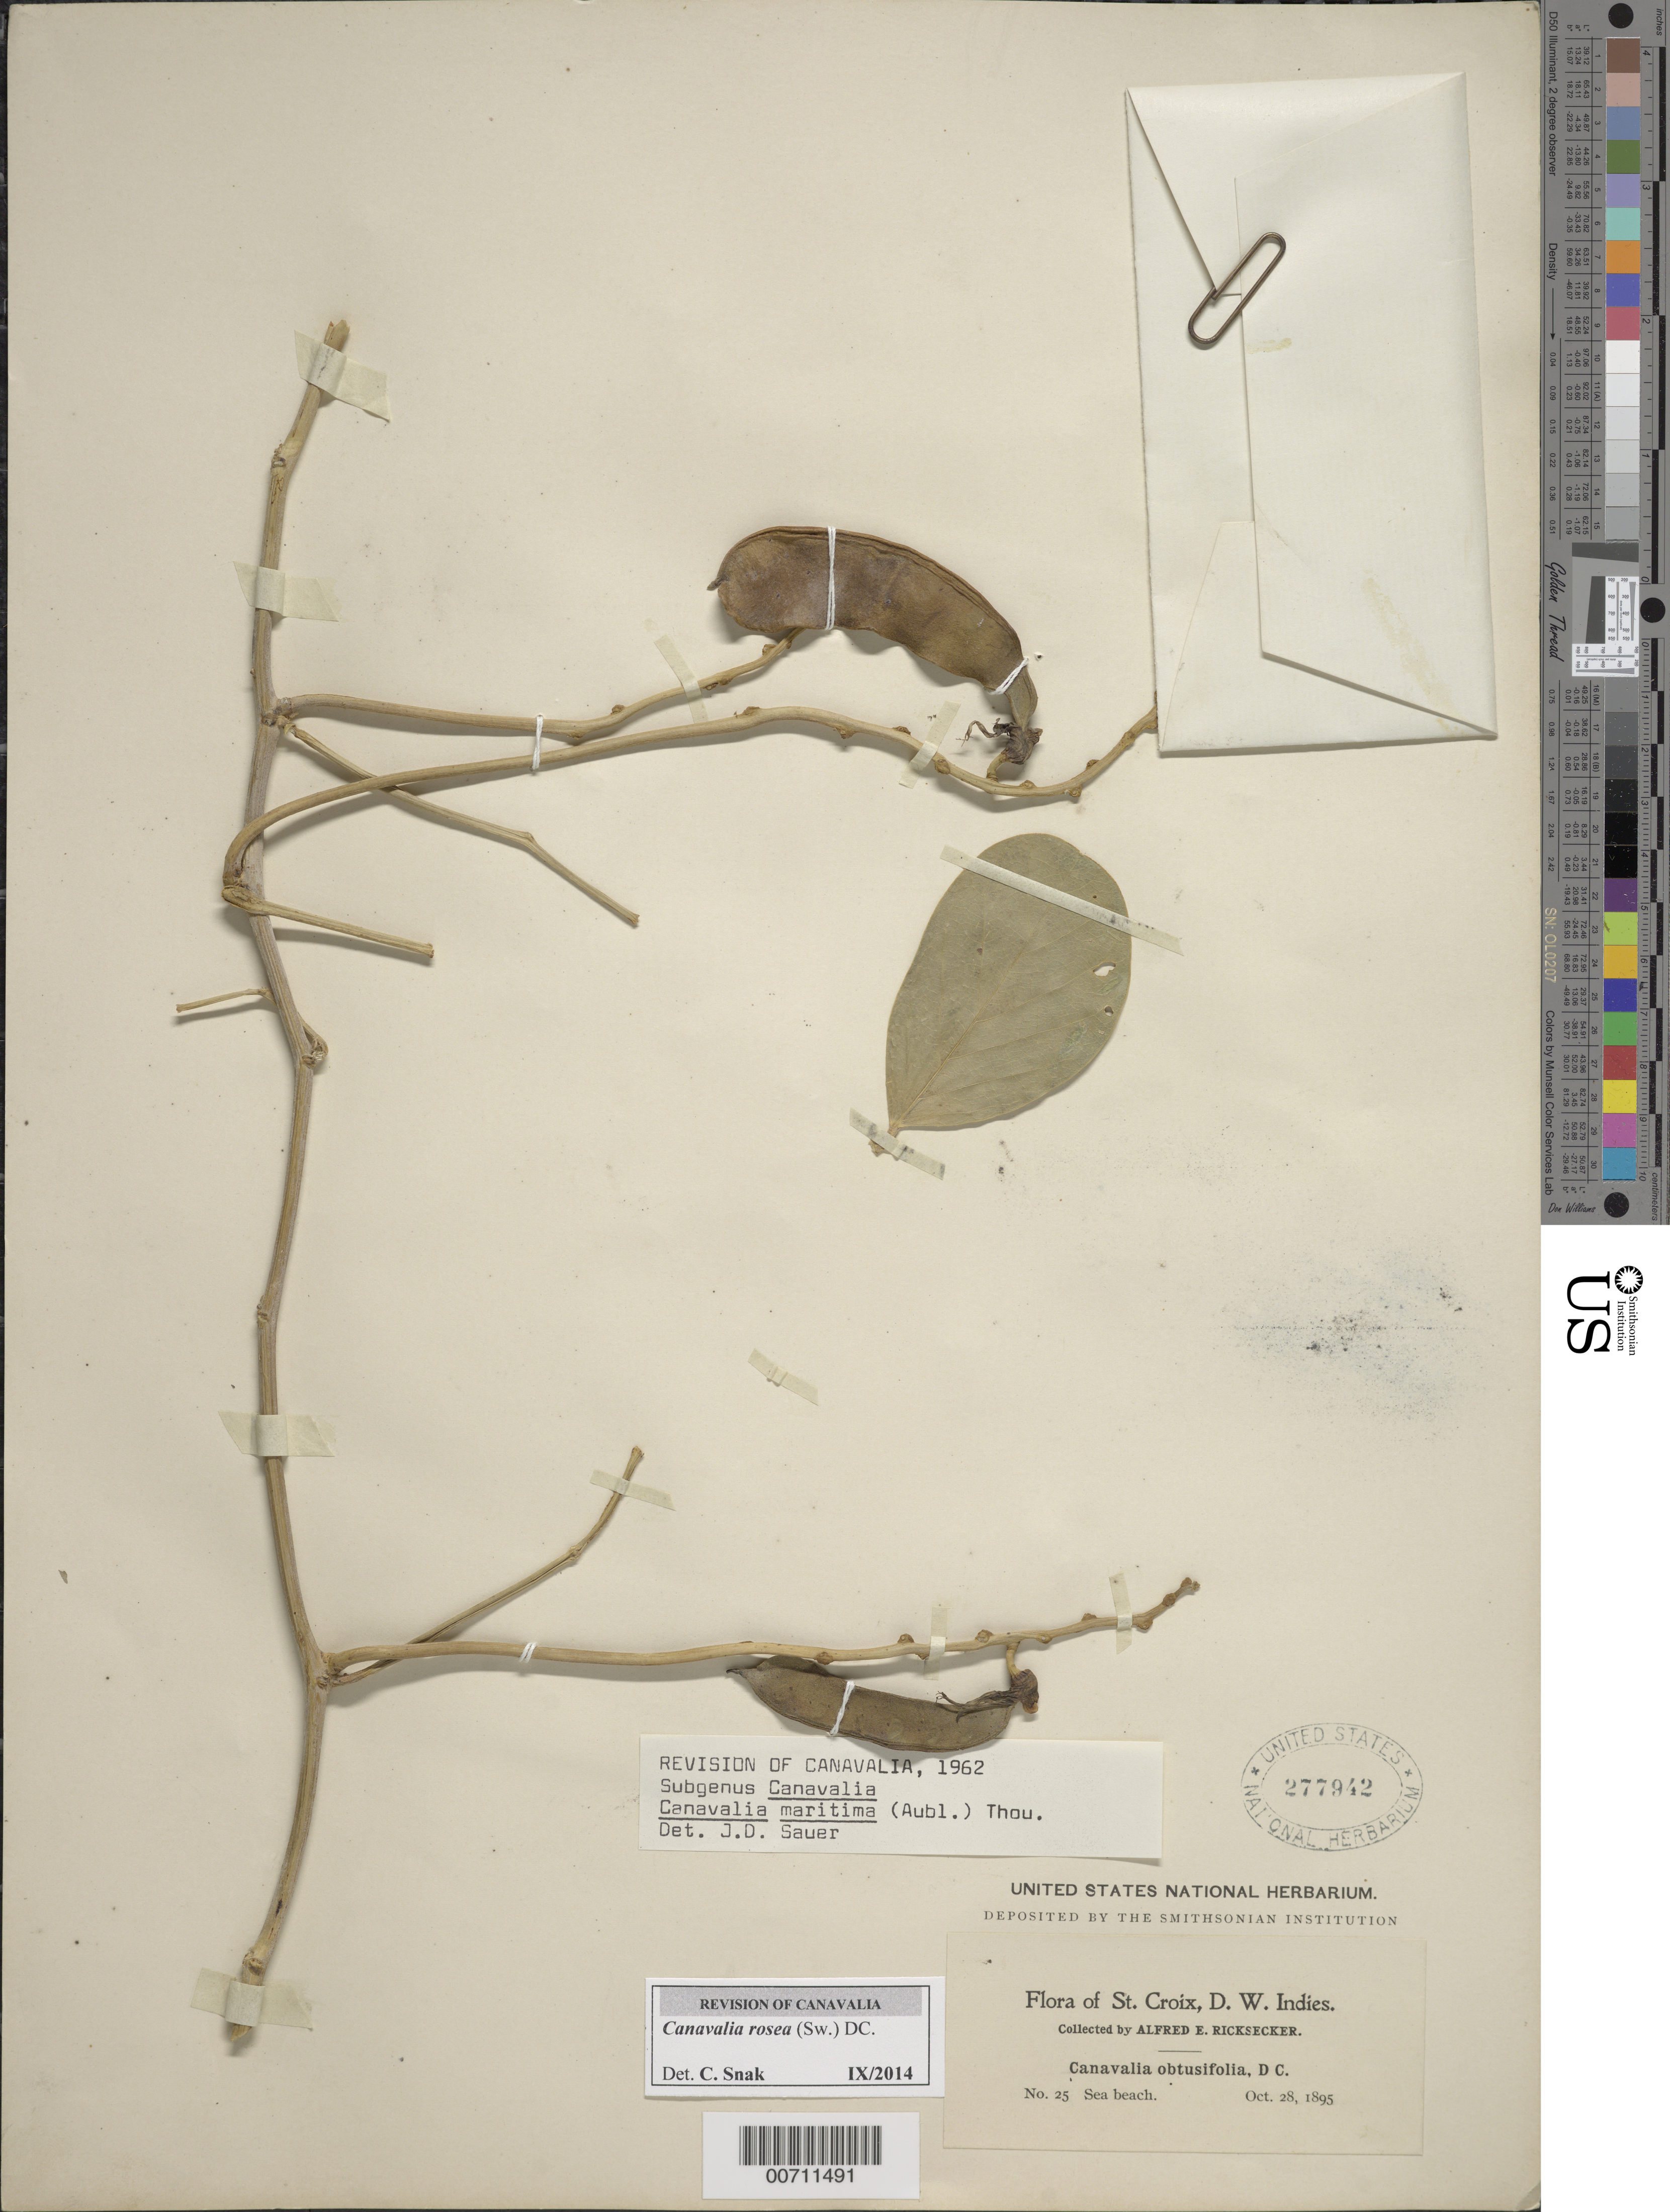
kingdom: Plantae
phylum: Tracheophyta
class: Magnoliopsida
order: Fabales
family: Fabaceae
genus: Canavalia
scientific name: Canavalia rosea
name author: (Sw.) DC.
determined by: Snak, C.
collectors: A. E. Ricksecker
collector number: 25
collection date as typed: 28 Oct 1895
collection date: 1895-10-28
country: U.S. Virgin Islands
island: St. Croix Island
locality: Sea Beach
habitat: Sea beach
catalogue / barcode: US 277942